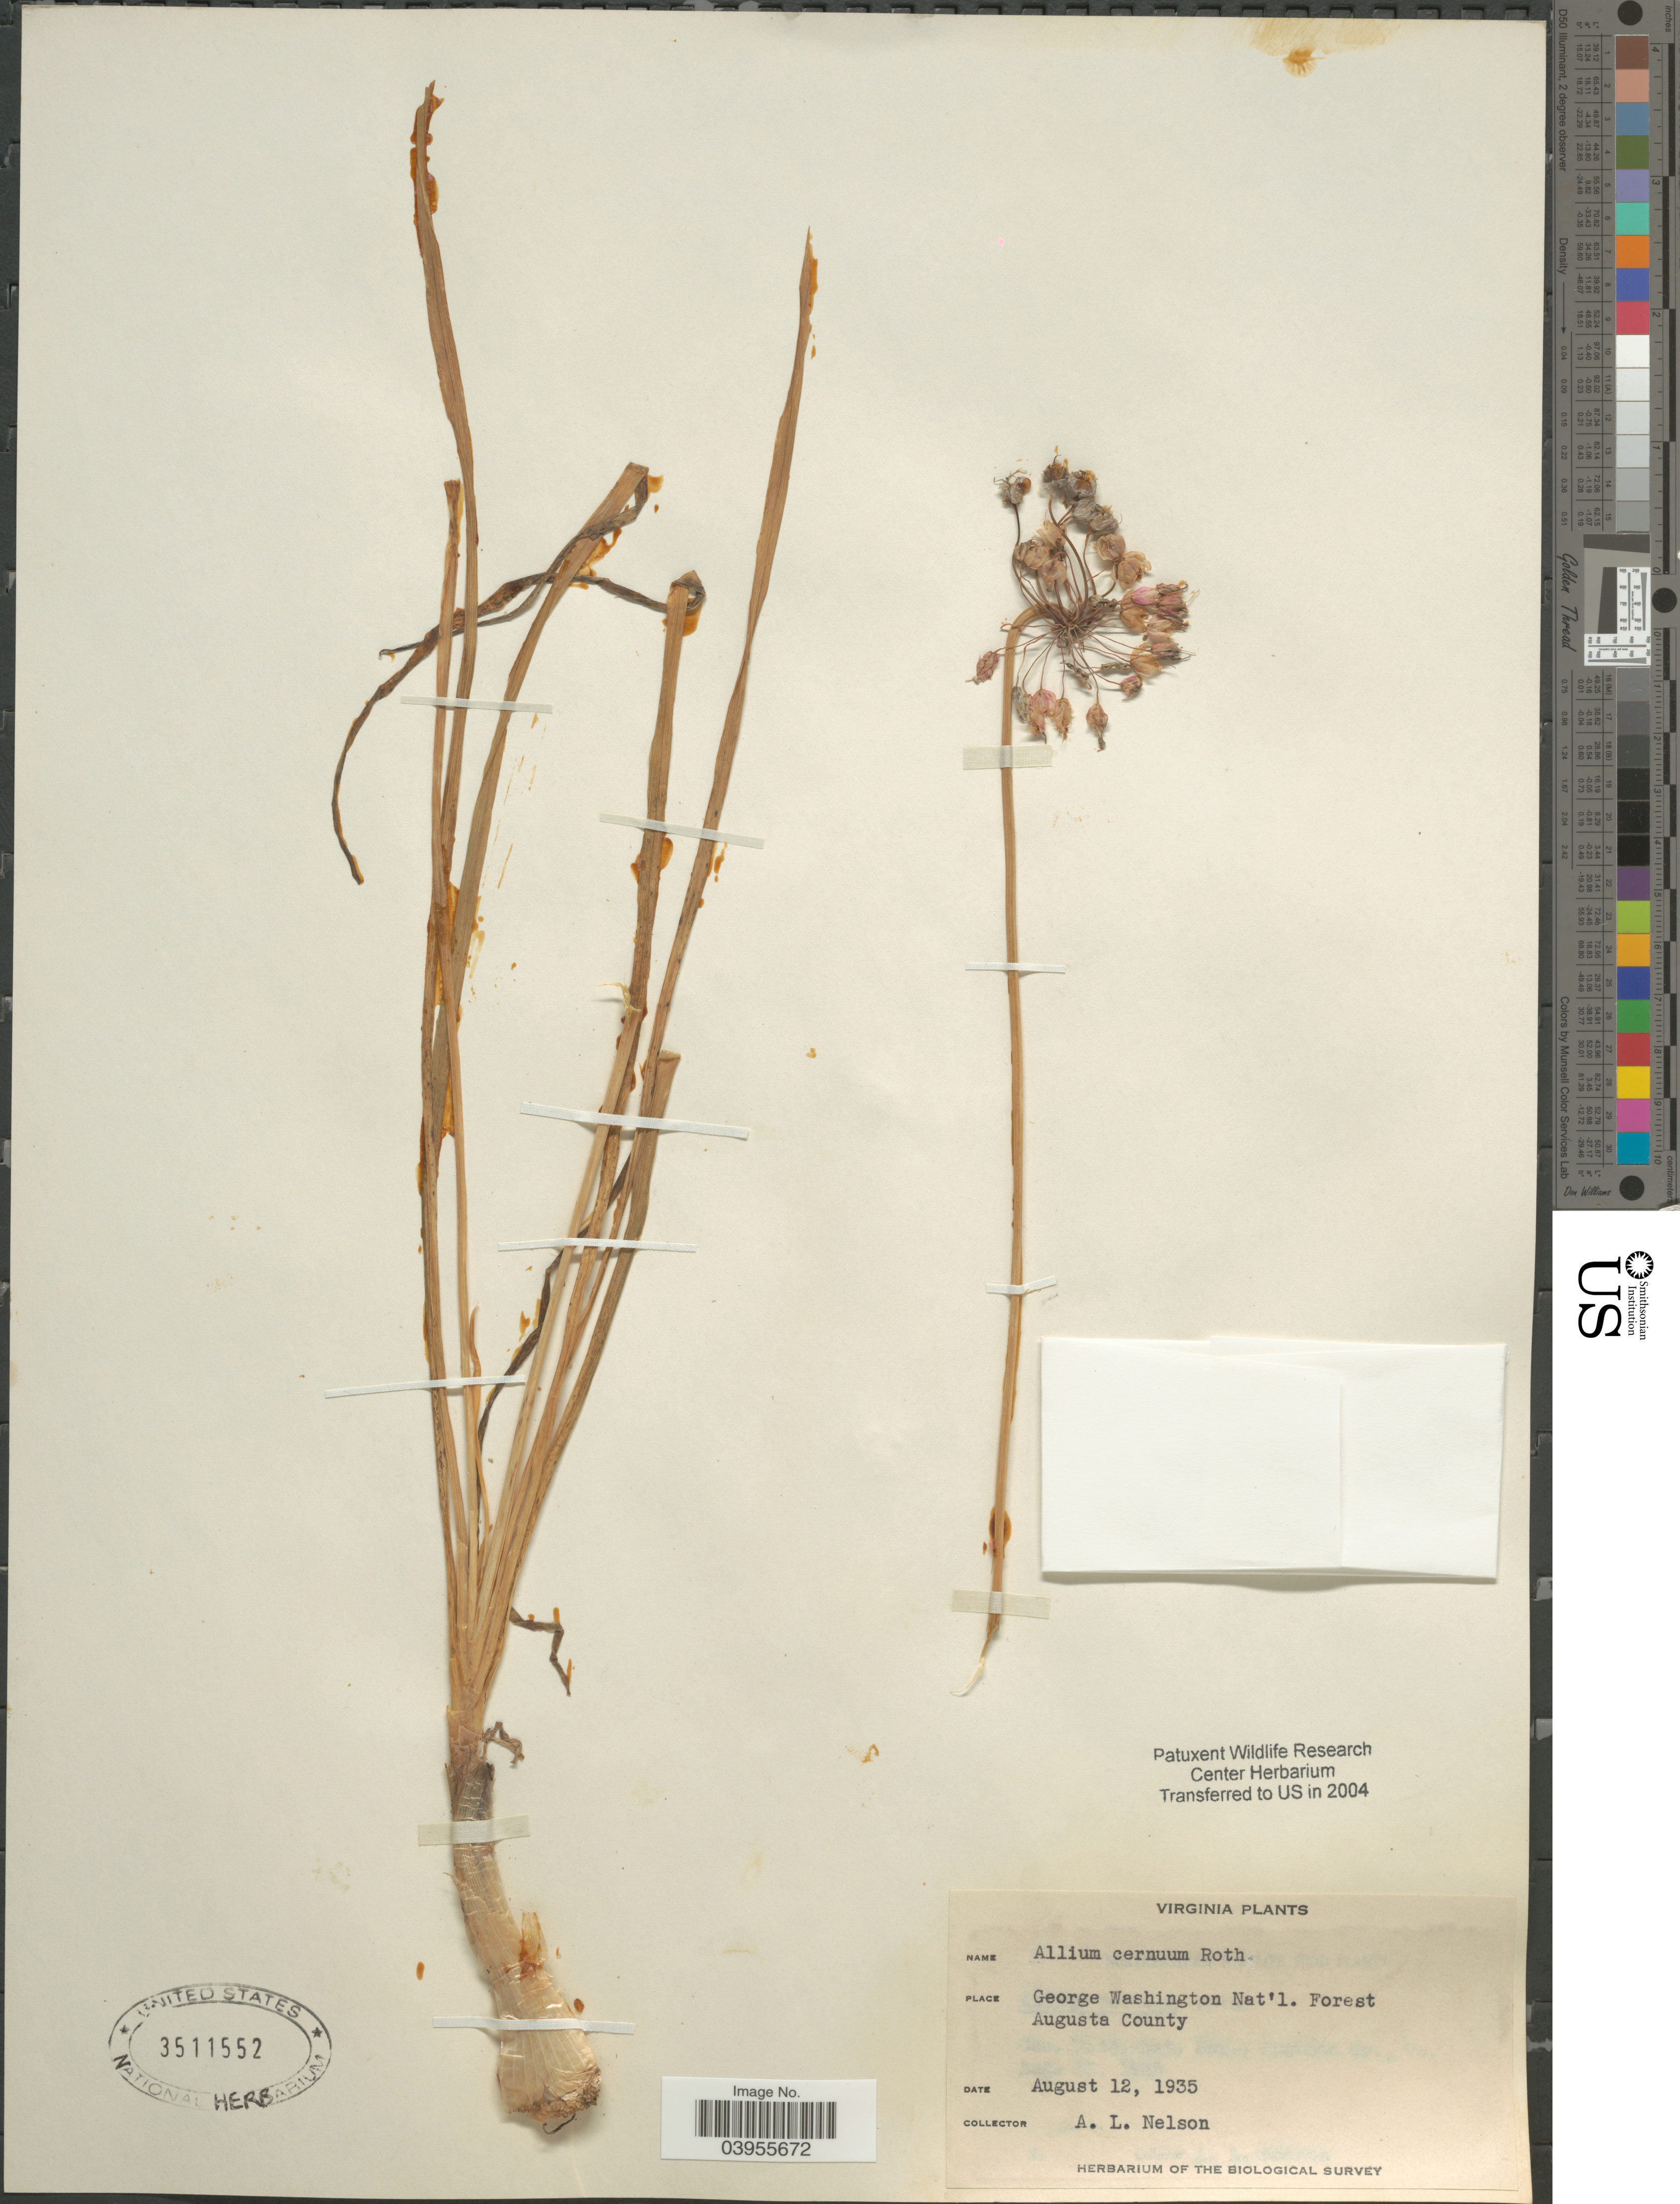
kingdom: Plantae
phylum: Tracheophyta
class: Liliopsida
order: Asparagales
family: Amaryllidaceae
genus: Allium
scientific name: Allium cernuum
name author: Roth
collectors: A. L. Nelson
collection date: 1935-08-12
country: United States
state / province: Virginia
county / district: Augusta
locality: George Washington Nat'l. Forest. Augusta County.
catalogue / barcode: US 3511552